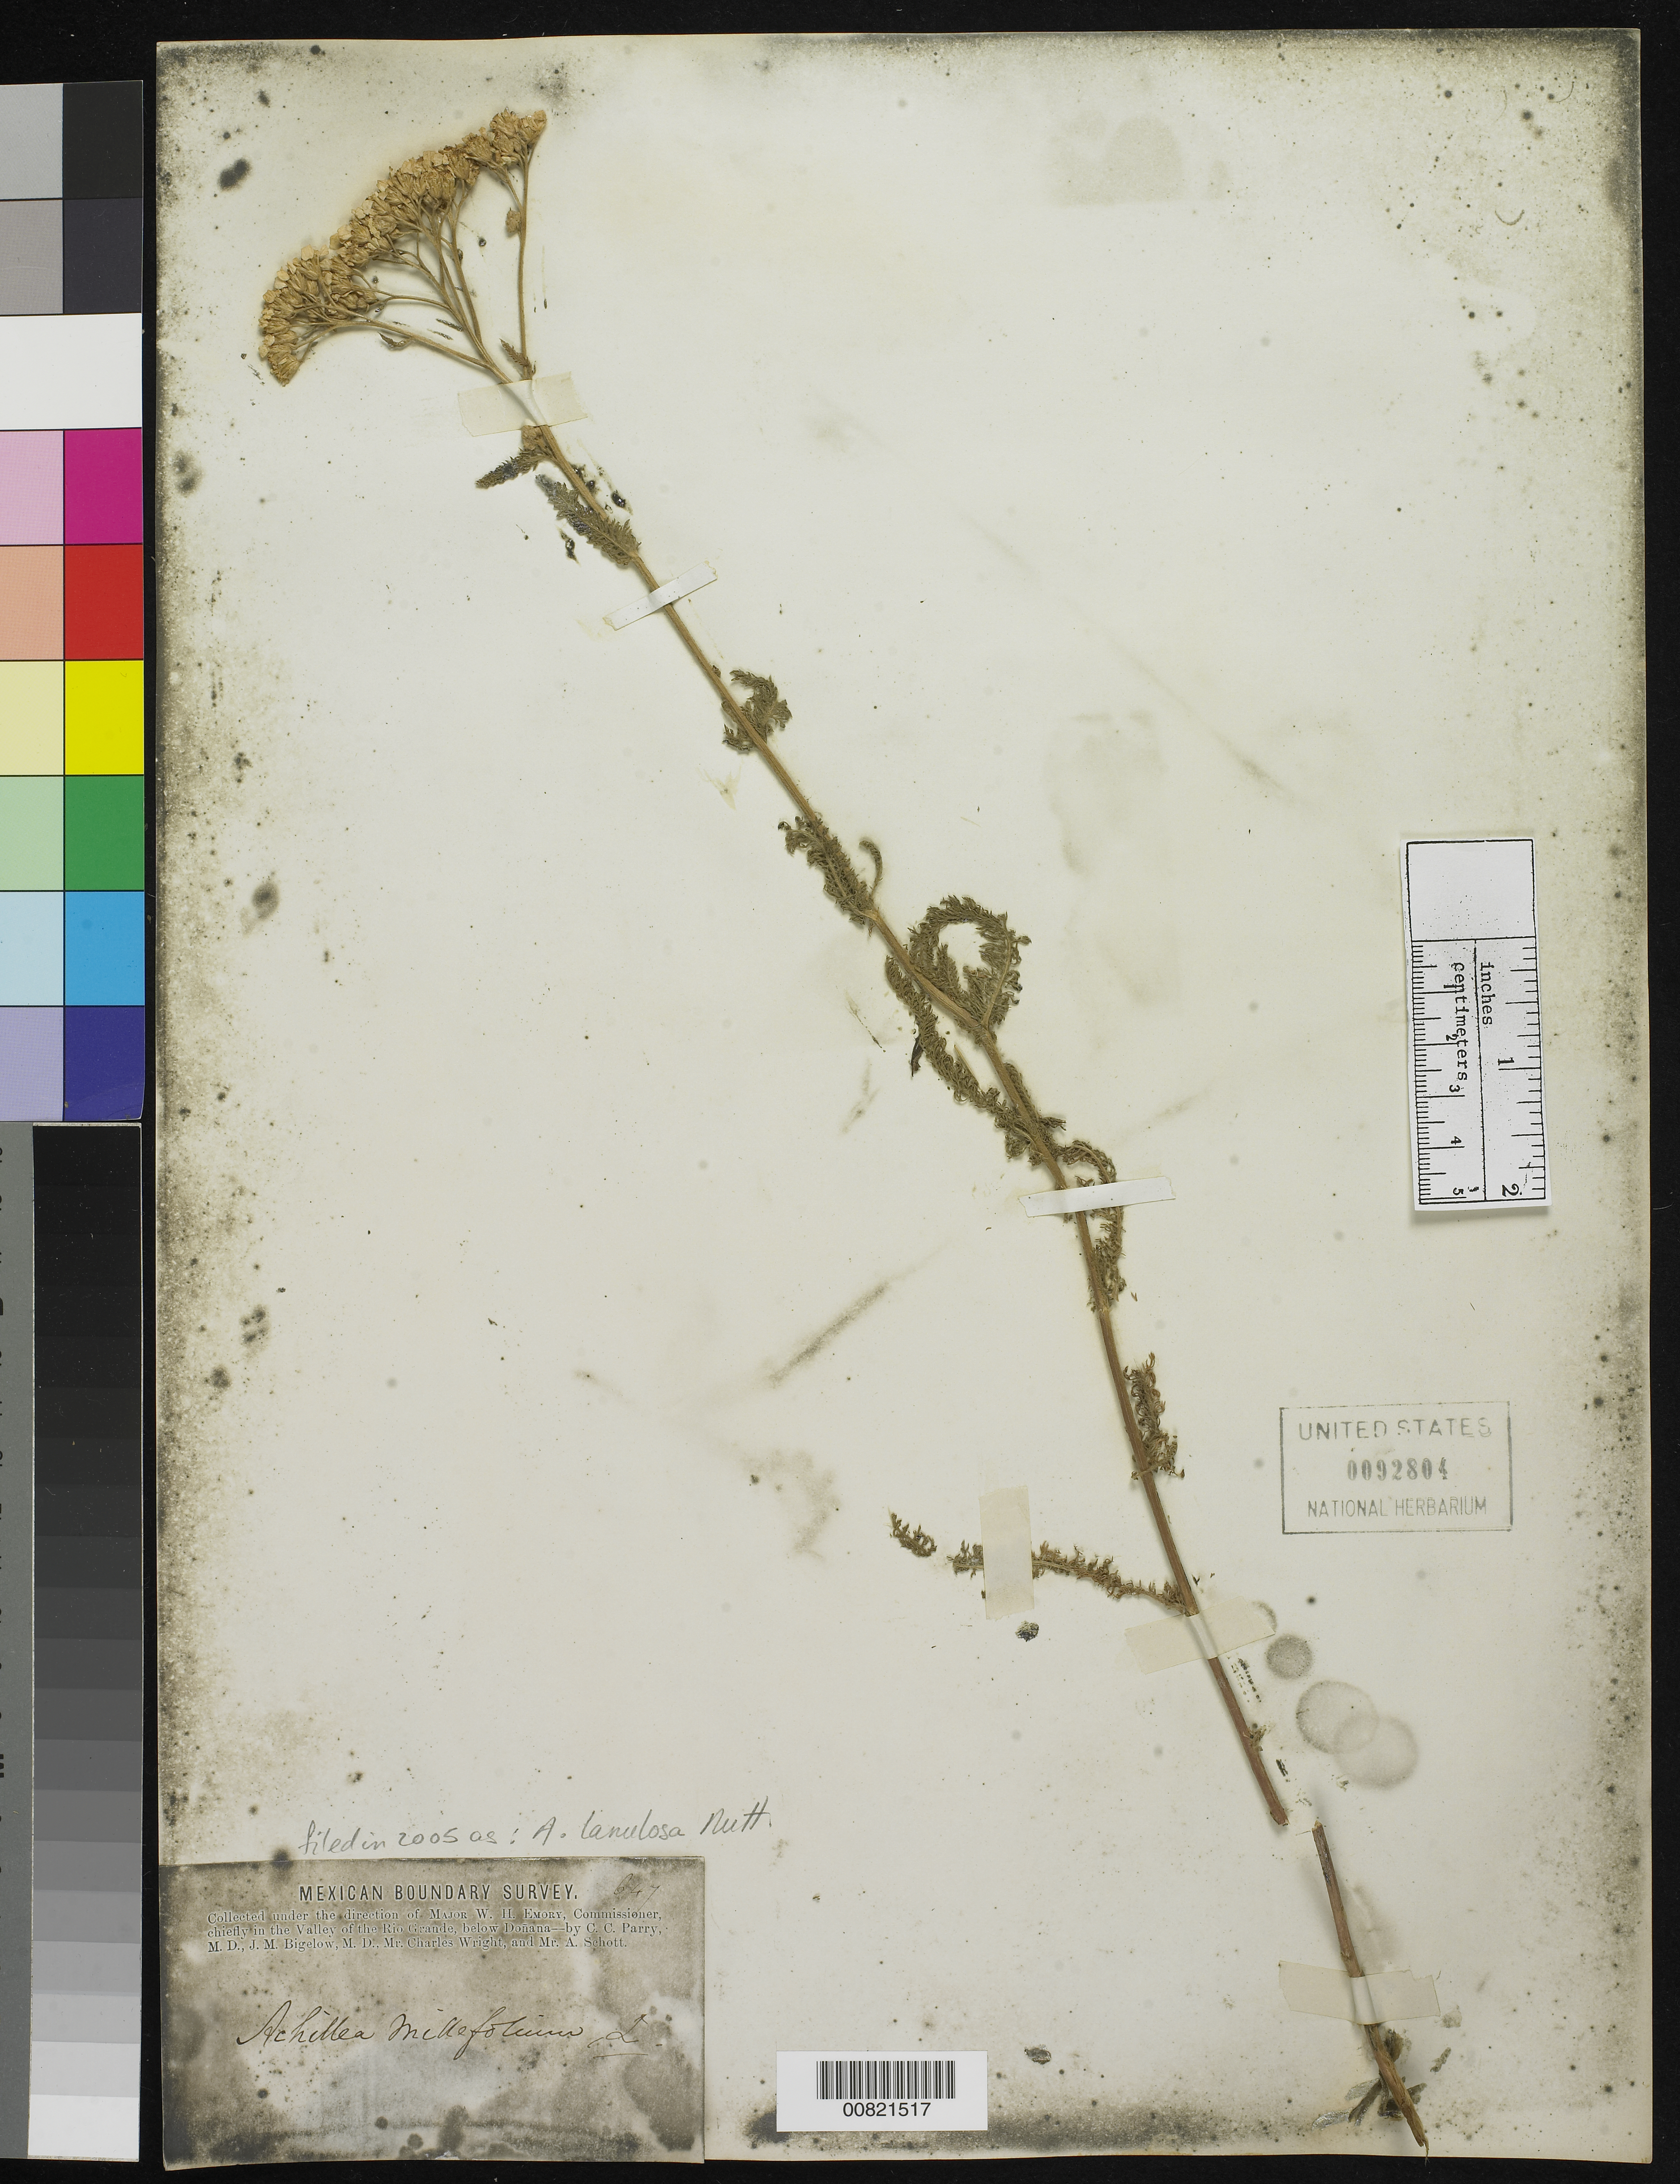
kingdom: Plantae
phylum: Tracheophyta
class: Magnoliopsida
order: Asterales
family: Asteraceae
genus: Achillea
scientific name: Achillea lanulosa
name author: Nutt.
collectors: C. C. Parry, J. M. Bigelow, C. Wright & A. C. V. Schott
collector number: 647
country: United States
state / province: New Mexico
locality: Valley of the Rio Grande, below Doñana, New Mexico.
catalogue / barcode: US 92804